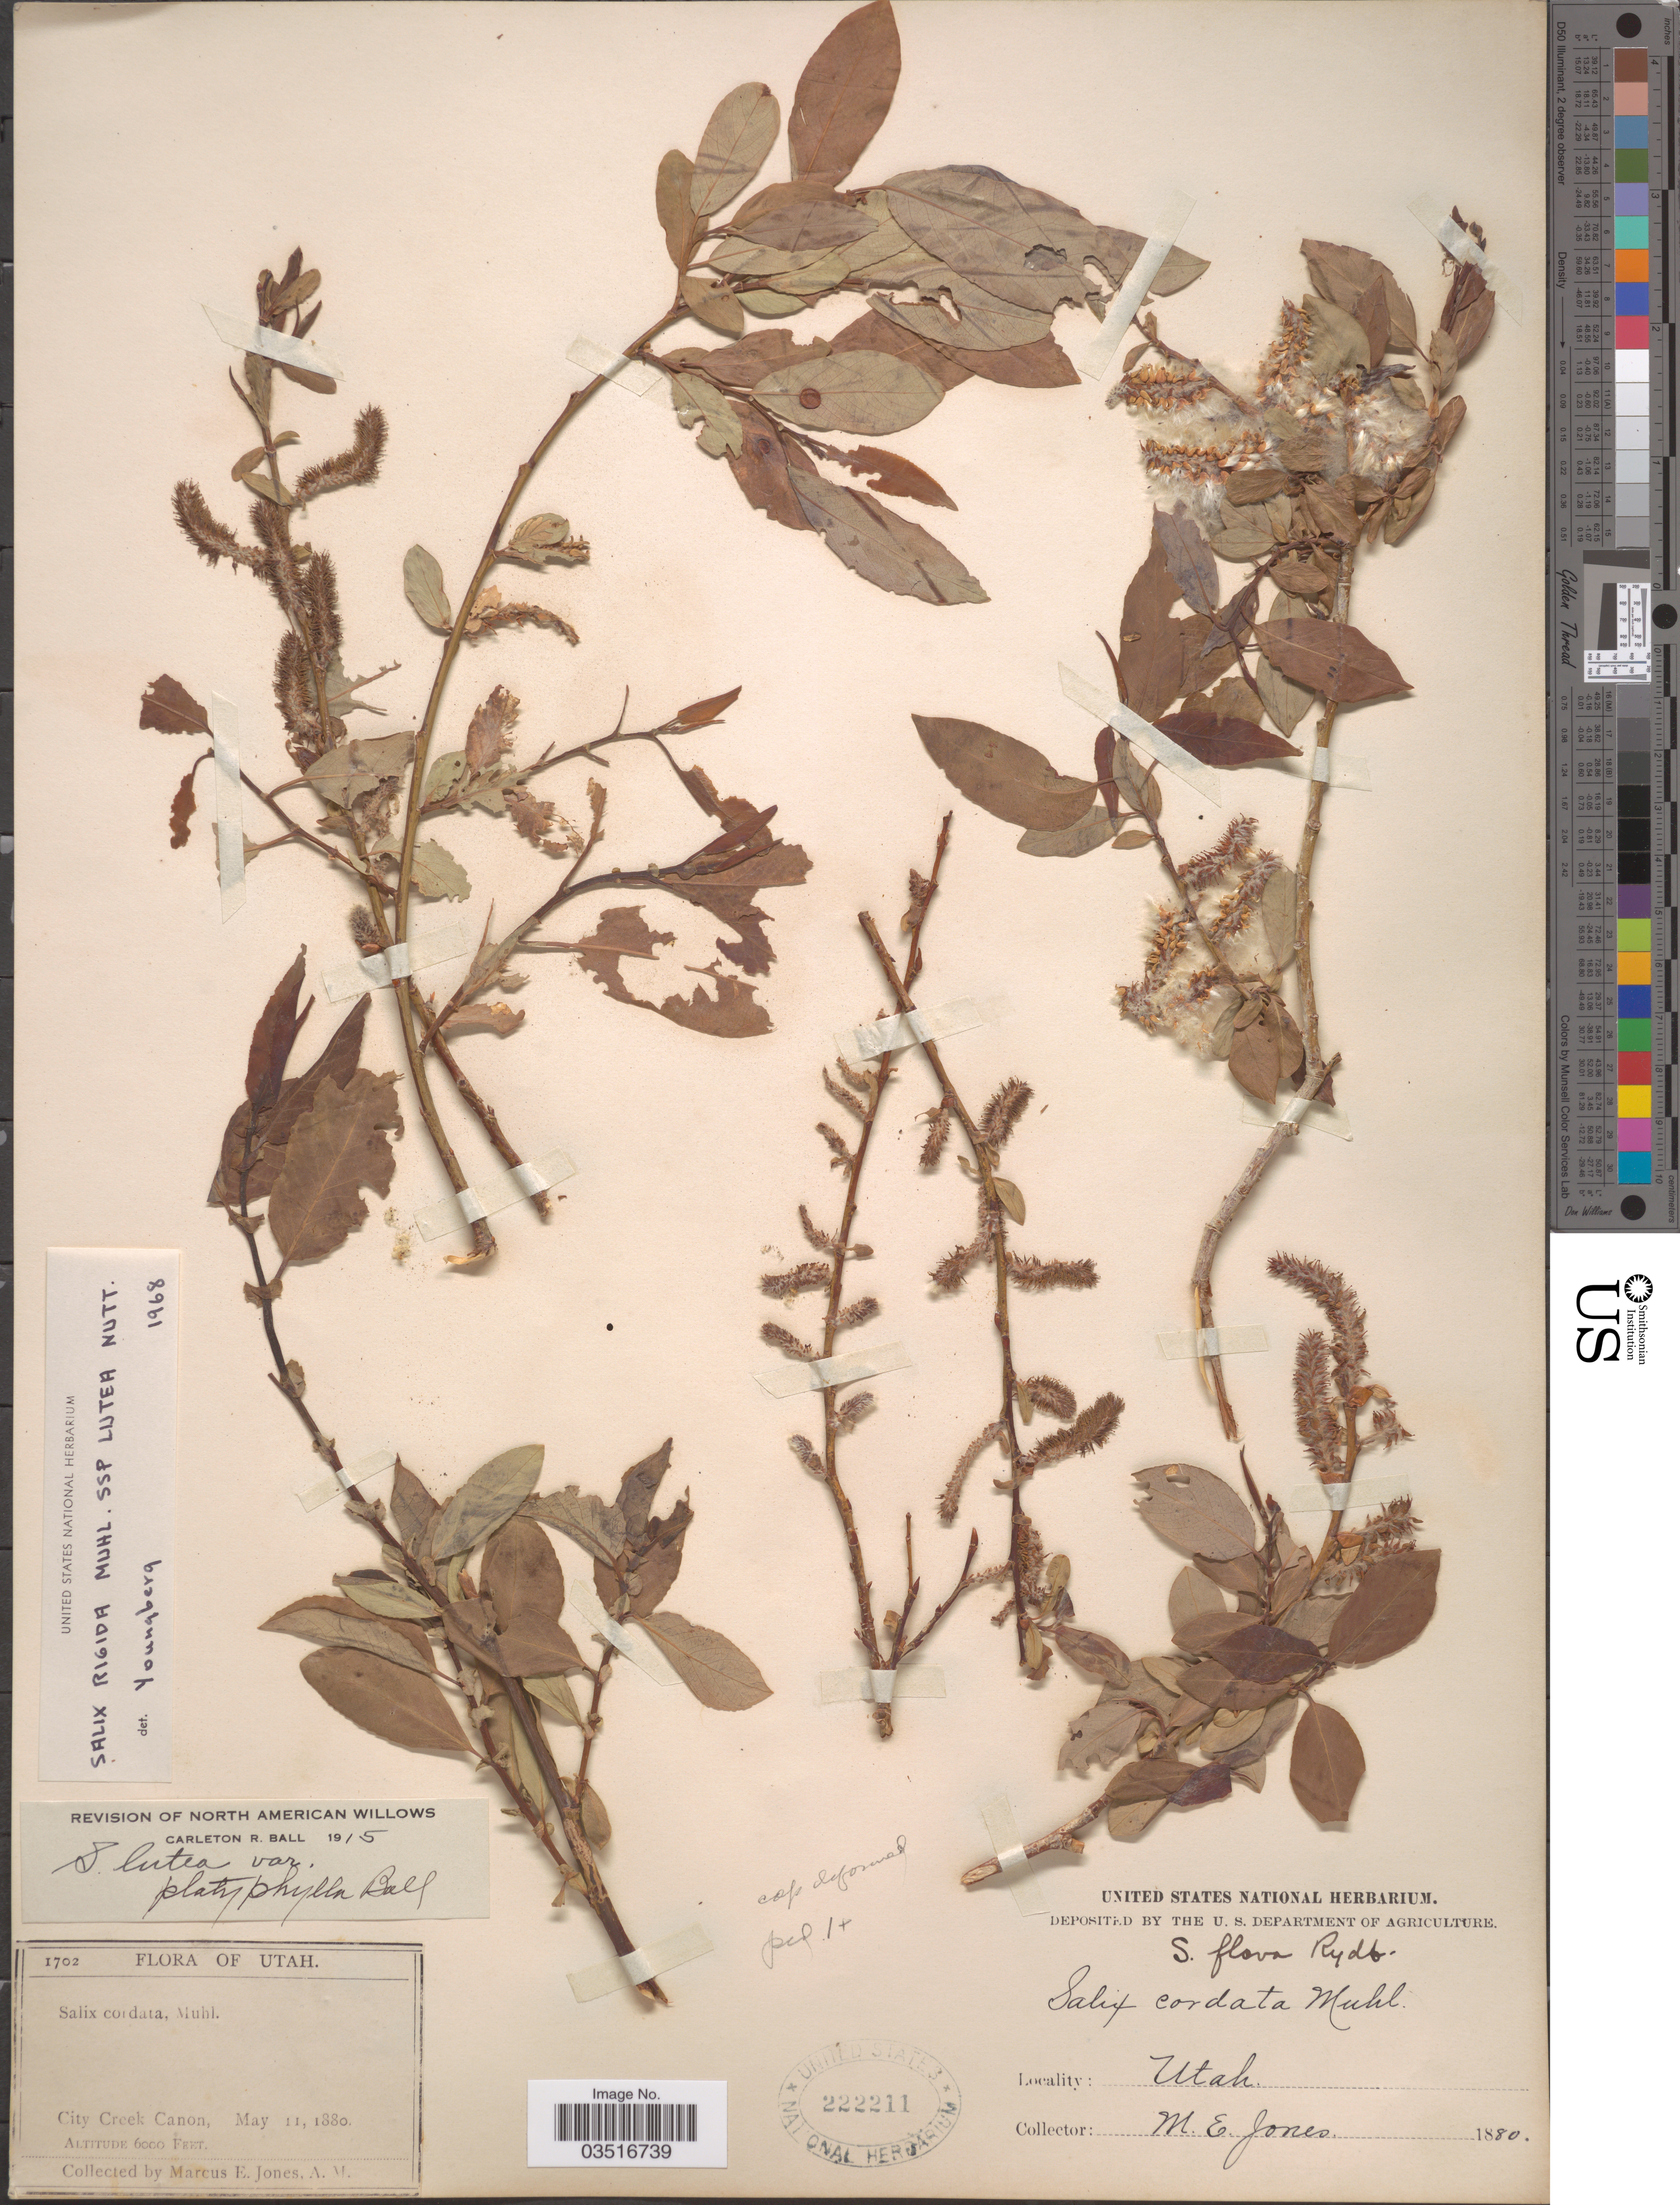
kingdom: Plantae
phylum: Tracheophyta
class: Magnoliopsida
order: Malpighiales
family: Salicaceae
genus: Salix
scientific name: Salix rigida subsp. lutea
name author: Nutt.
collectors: M. E. Jones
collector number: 1702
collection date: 1880-05-11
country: United States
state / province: Utah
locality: City Creek Canon.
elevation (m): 1829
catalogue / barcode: US 222211